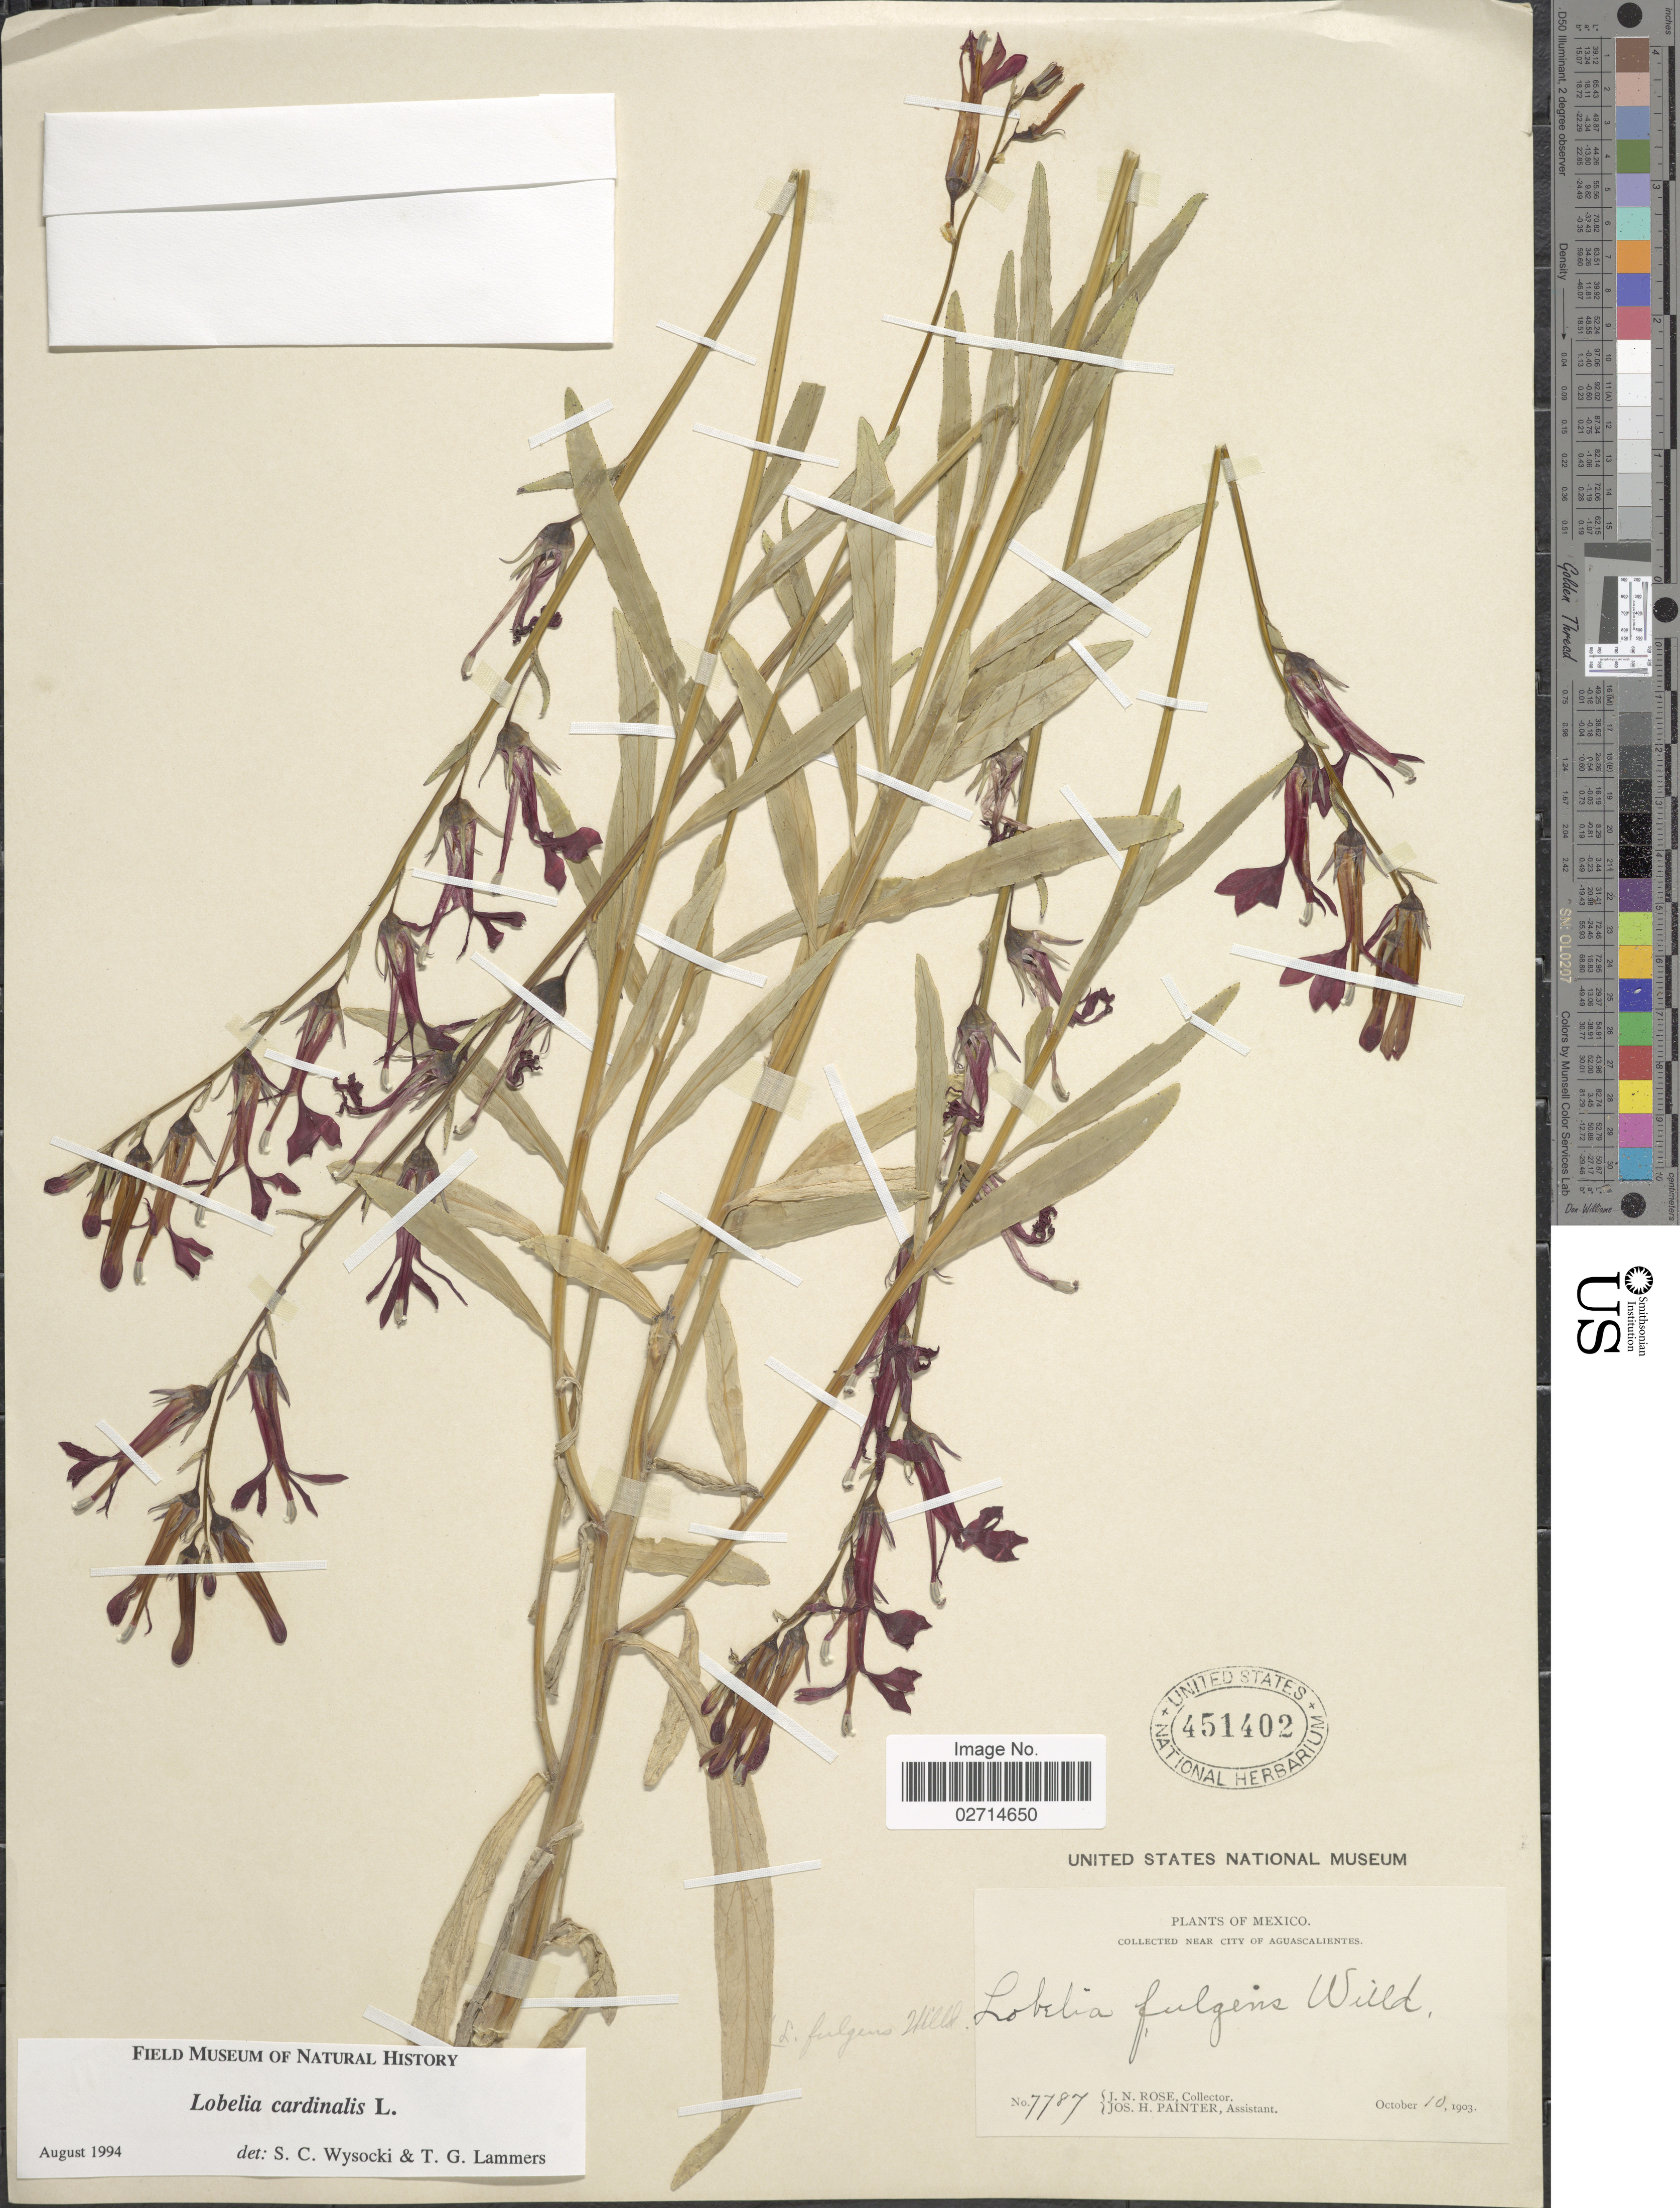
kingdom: Plantae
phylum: Tracheophyta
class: Magnoliopsida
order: Asterales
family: Campanulaceae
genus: Lobelia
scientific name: Lobelia cardinalis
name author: L.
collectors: J. N. Rose & J. H. Painter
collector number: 7787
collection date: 1903-10-10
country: Mexico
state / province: Aguascalientes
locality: Near city of Aguacalientes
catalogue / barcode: US 451402